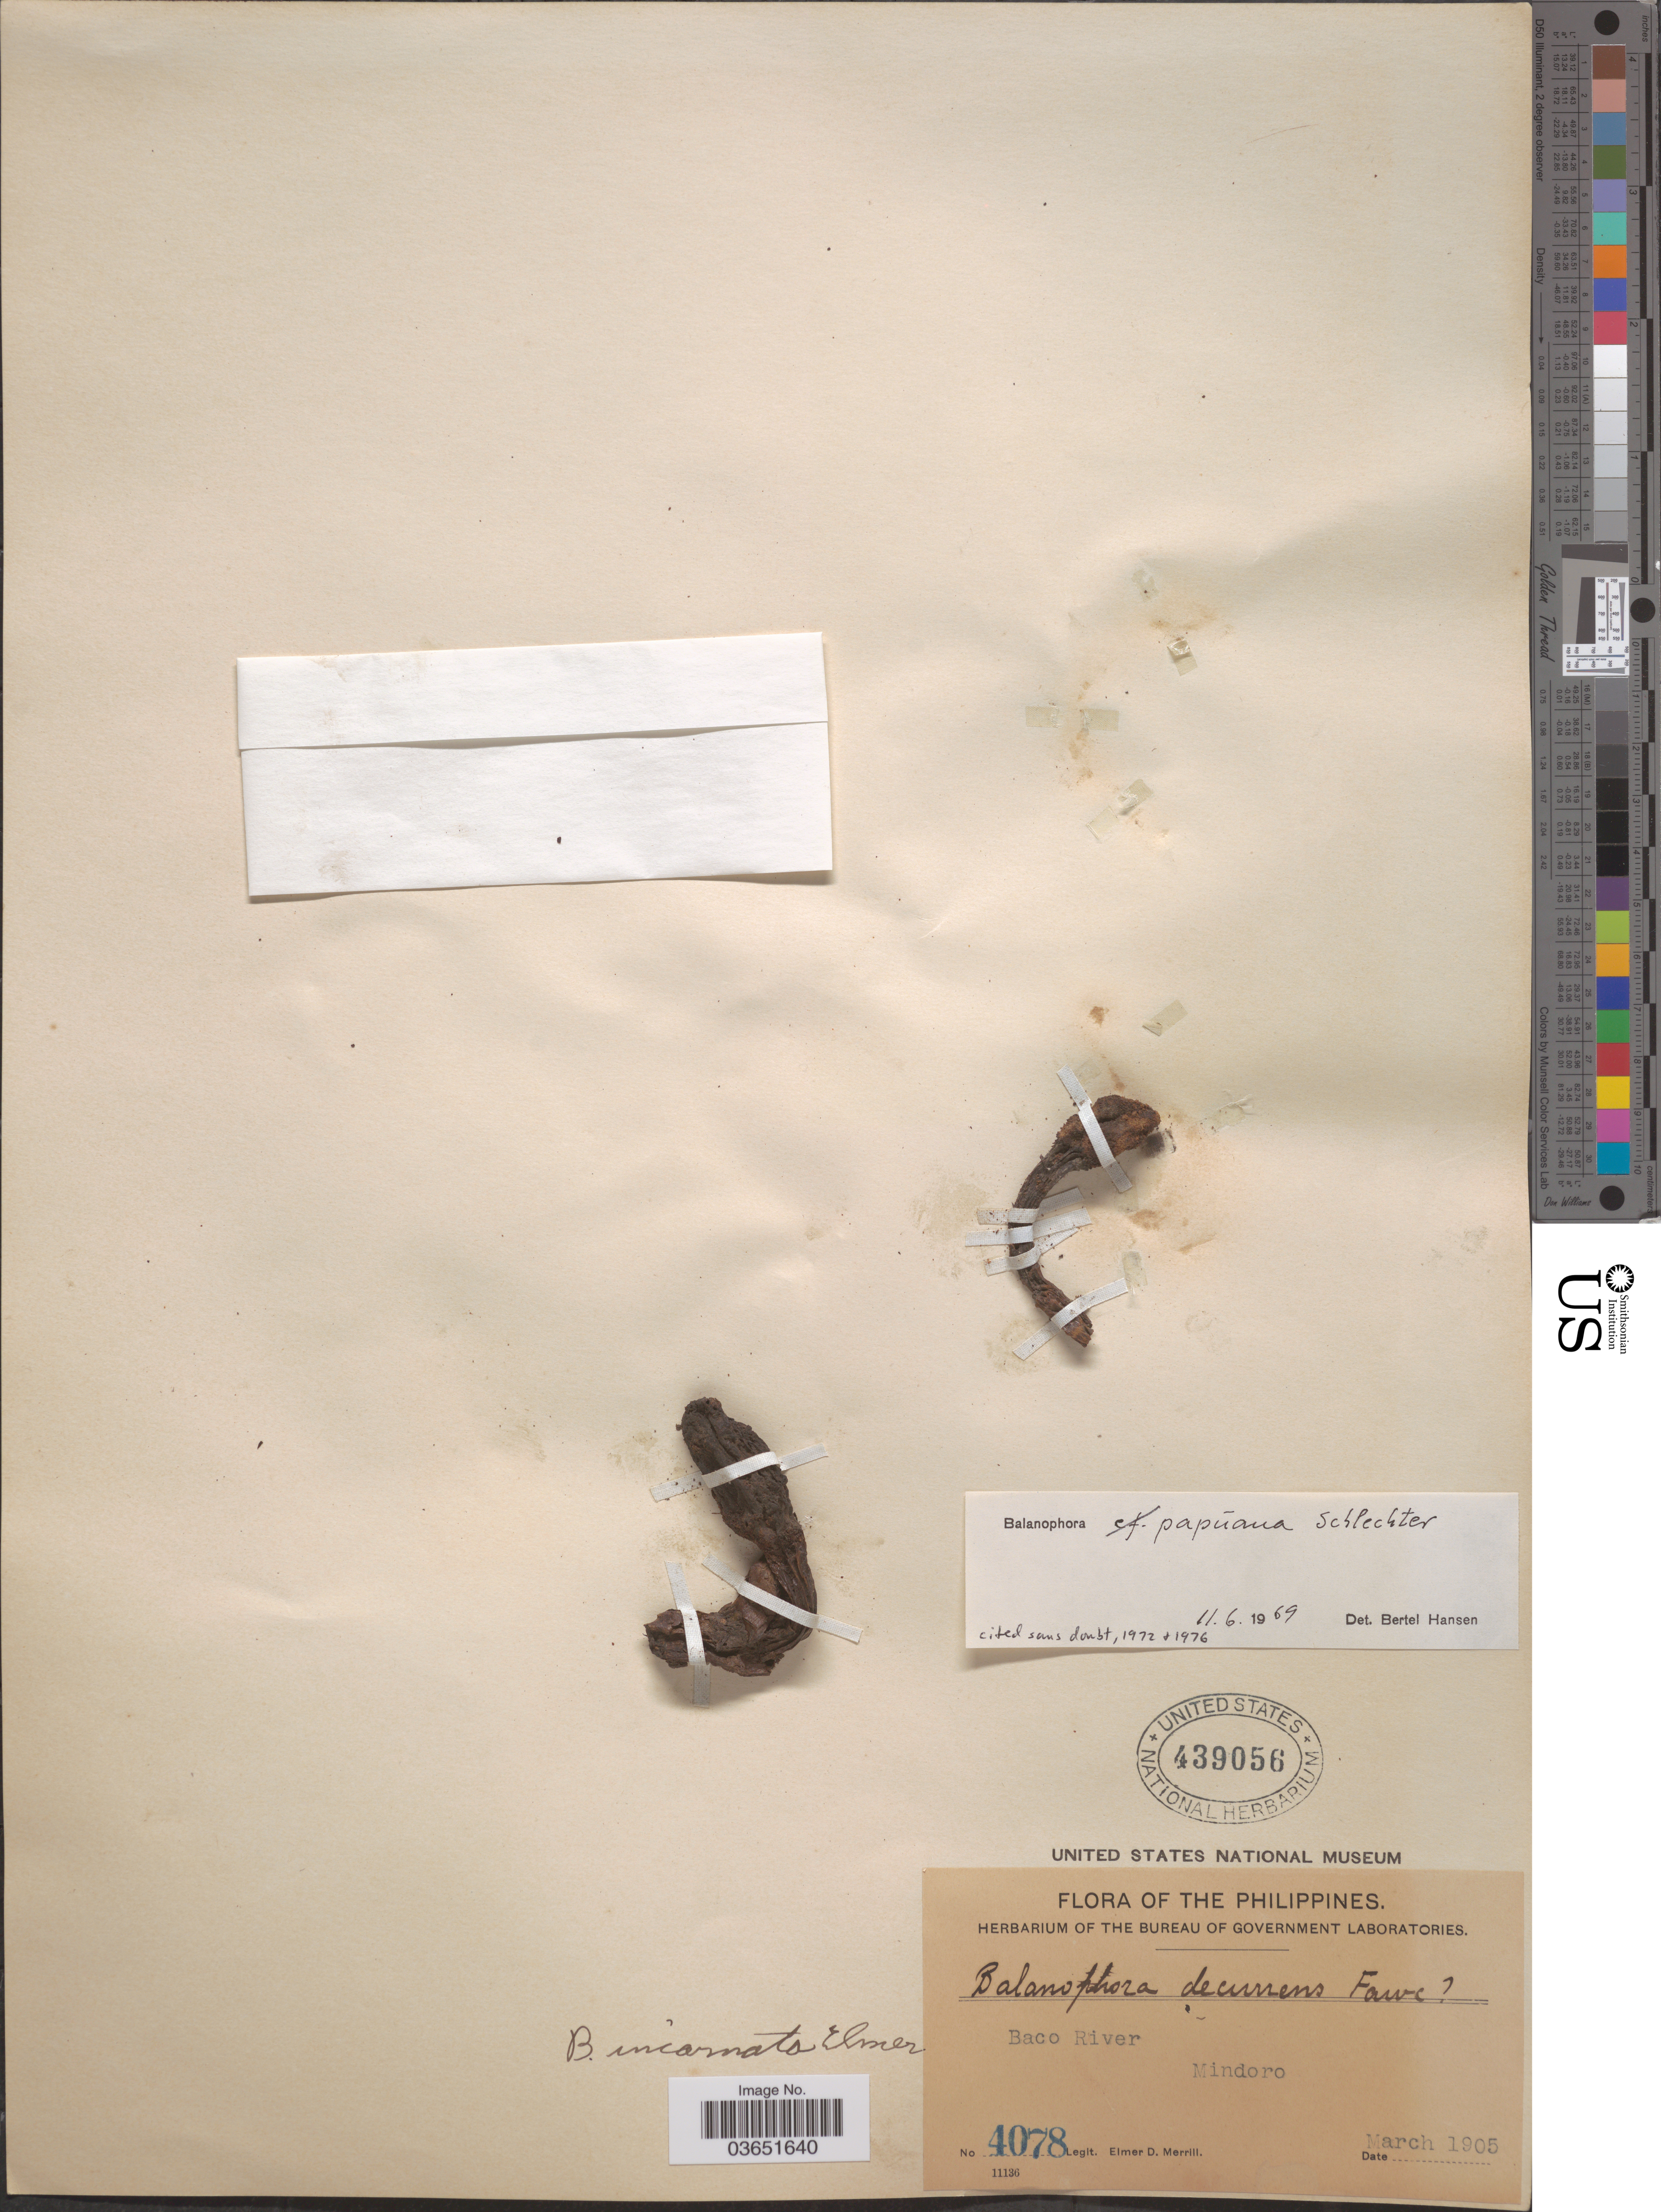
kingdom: Plantae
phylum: Tracheophyta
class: Magnoliopsida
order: Santalales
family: Balanophoraceae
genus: Balanophora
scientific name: Balanophora papuana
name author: Schltr.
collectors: E. D. Merrill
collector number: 4078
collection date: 1905-03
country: Philippines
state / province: Mimaropa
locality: Baco River, Mindoro.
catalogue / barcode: US 439056